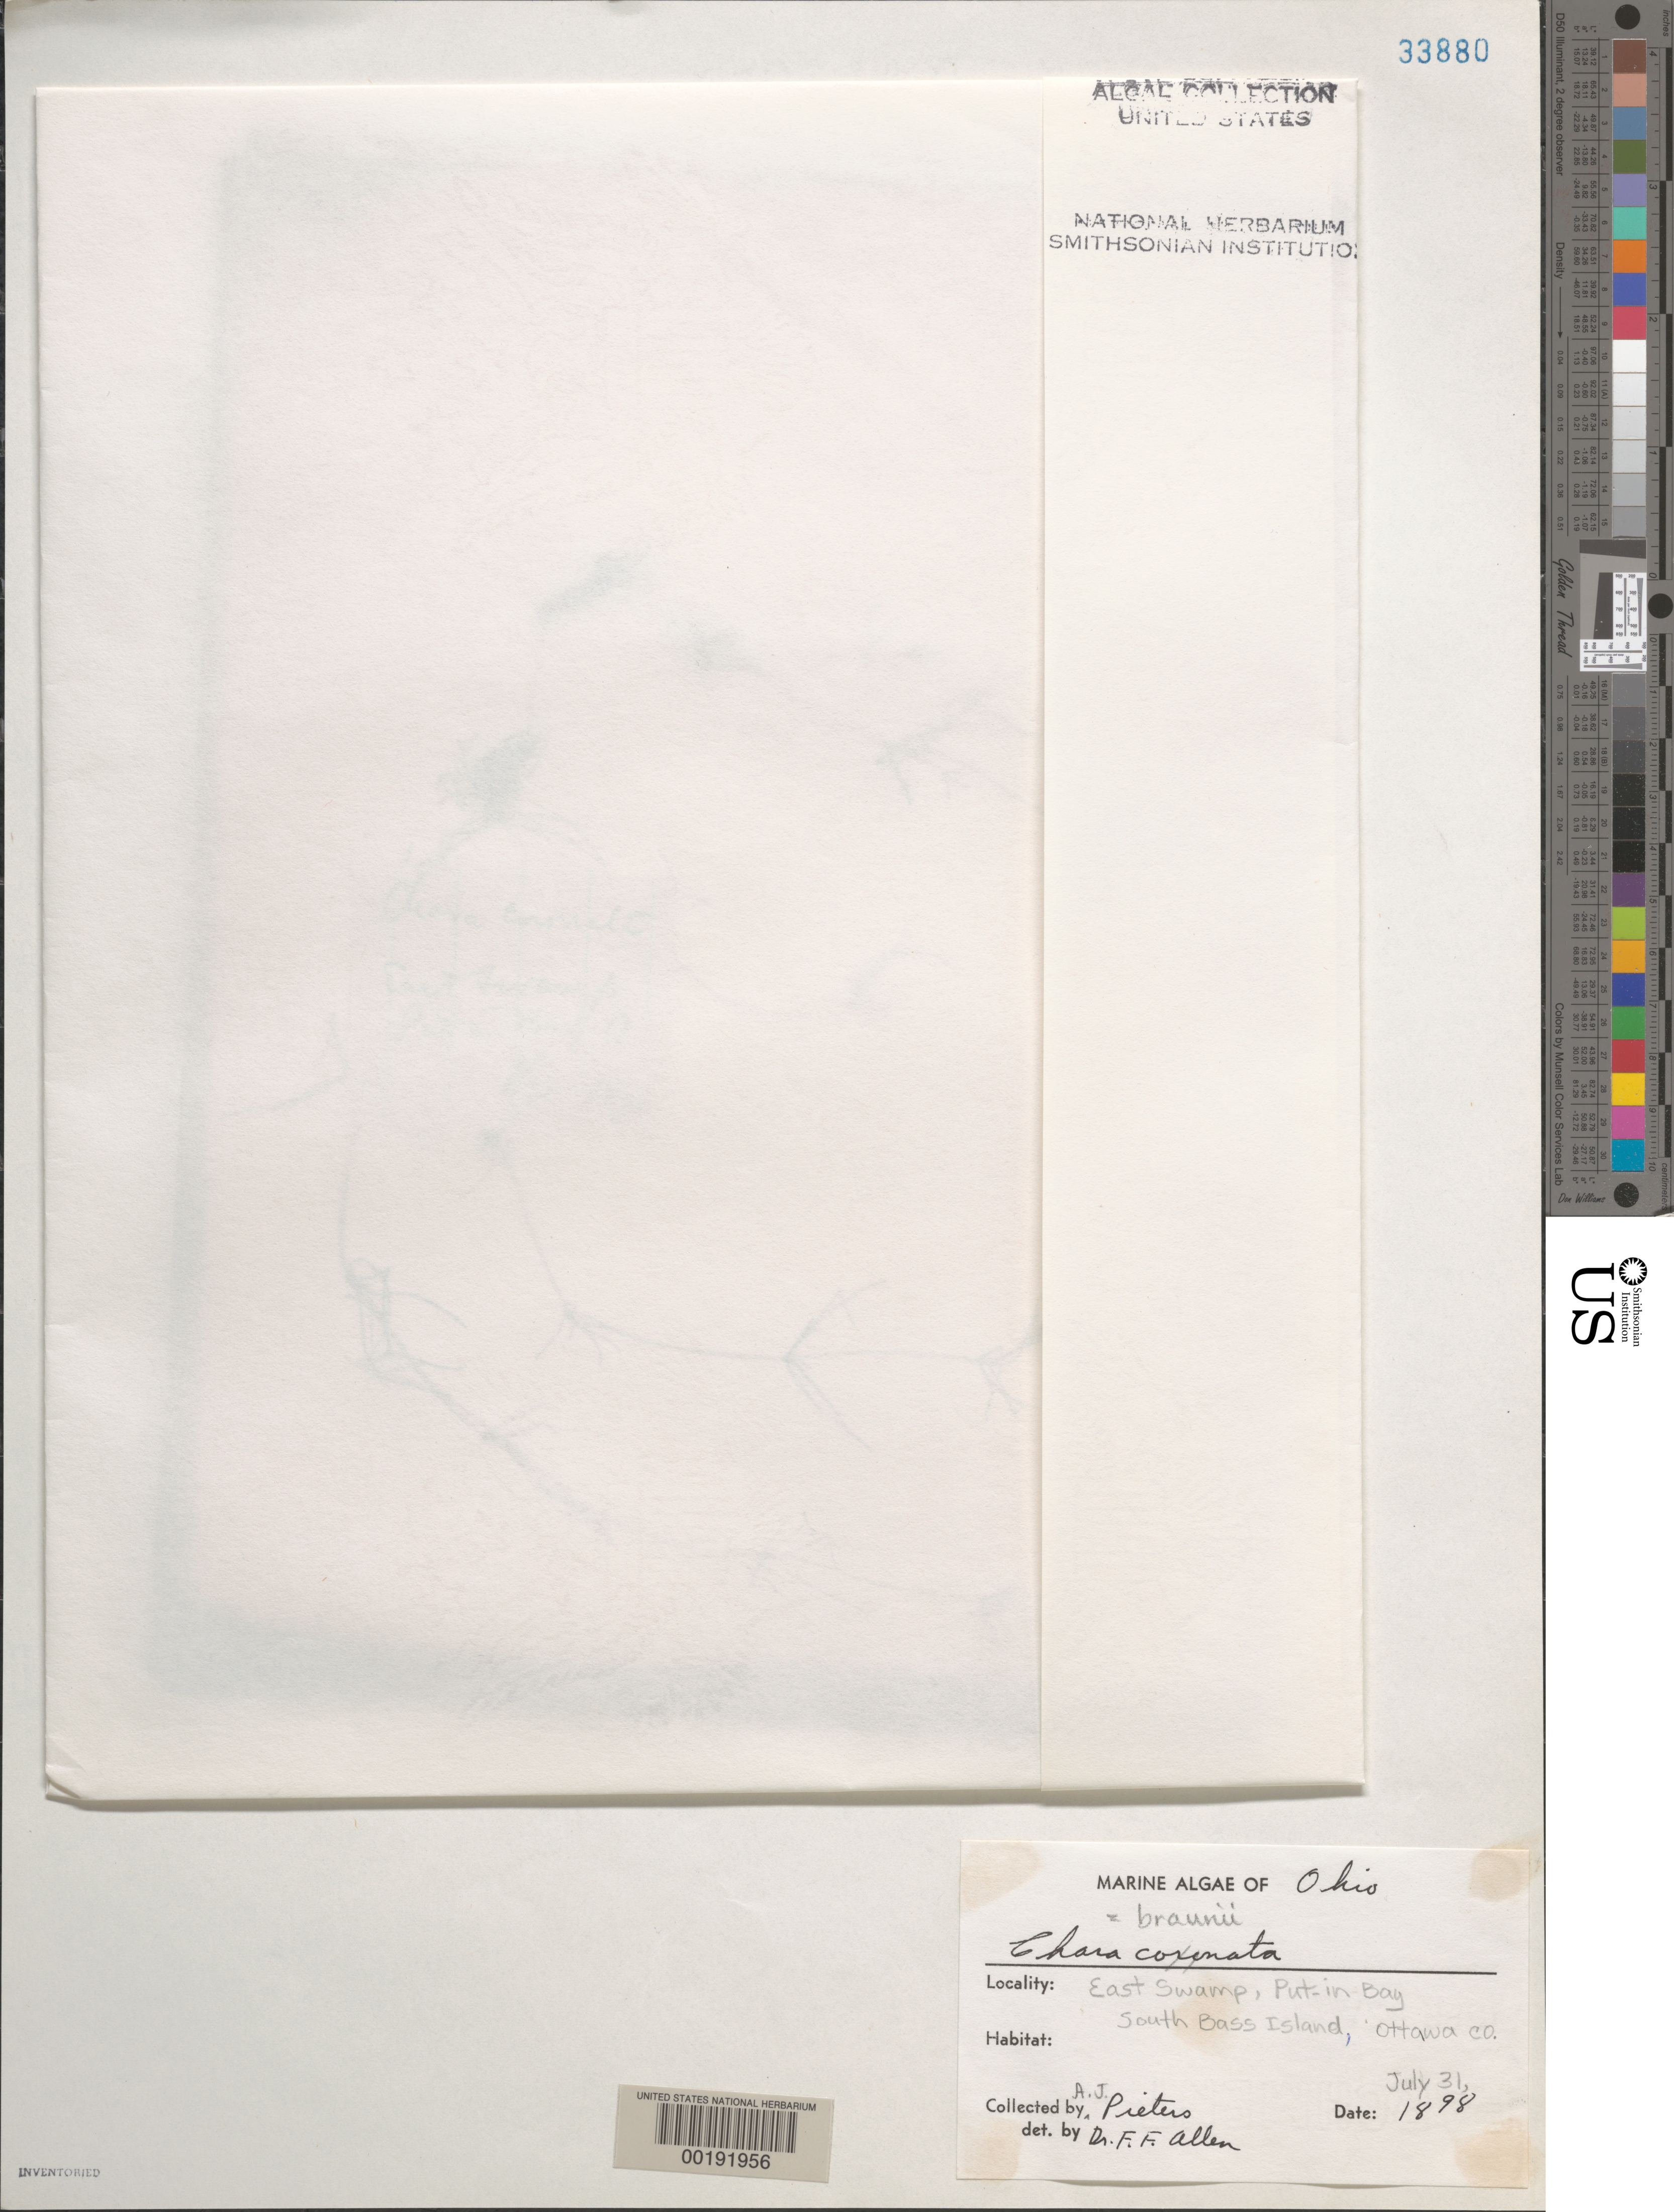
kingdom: Plantae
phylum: Charophyta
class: Charophyceae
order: Charales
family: Characeae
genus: Chara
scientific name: Chara braunii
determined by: Allen, Timothy F.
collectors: A. Pieters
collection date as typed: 31 Jul 1898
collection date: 1898-07-31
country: United States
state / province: Ohio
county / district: Ottawa County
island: South Bass Island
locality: Put-in Bay, East Swamp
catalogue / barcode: US 33880